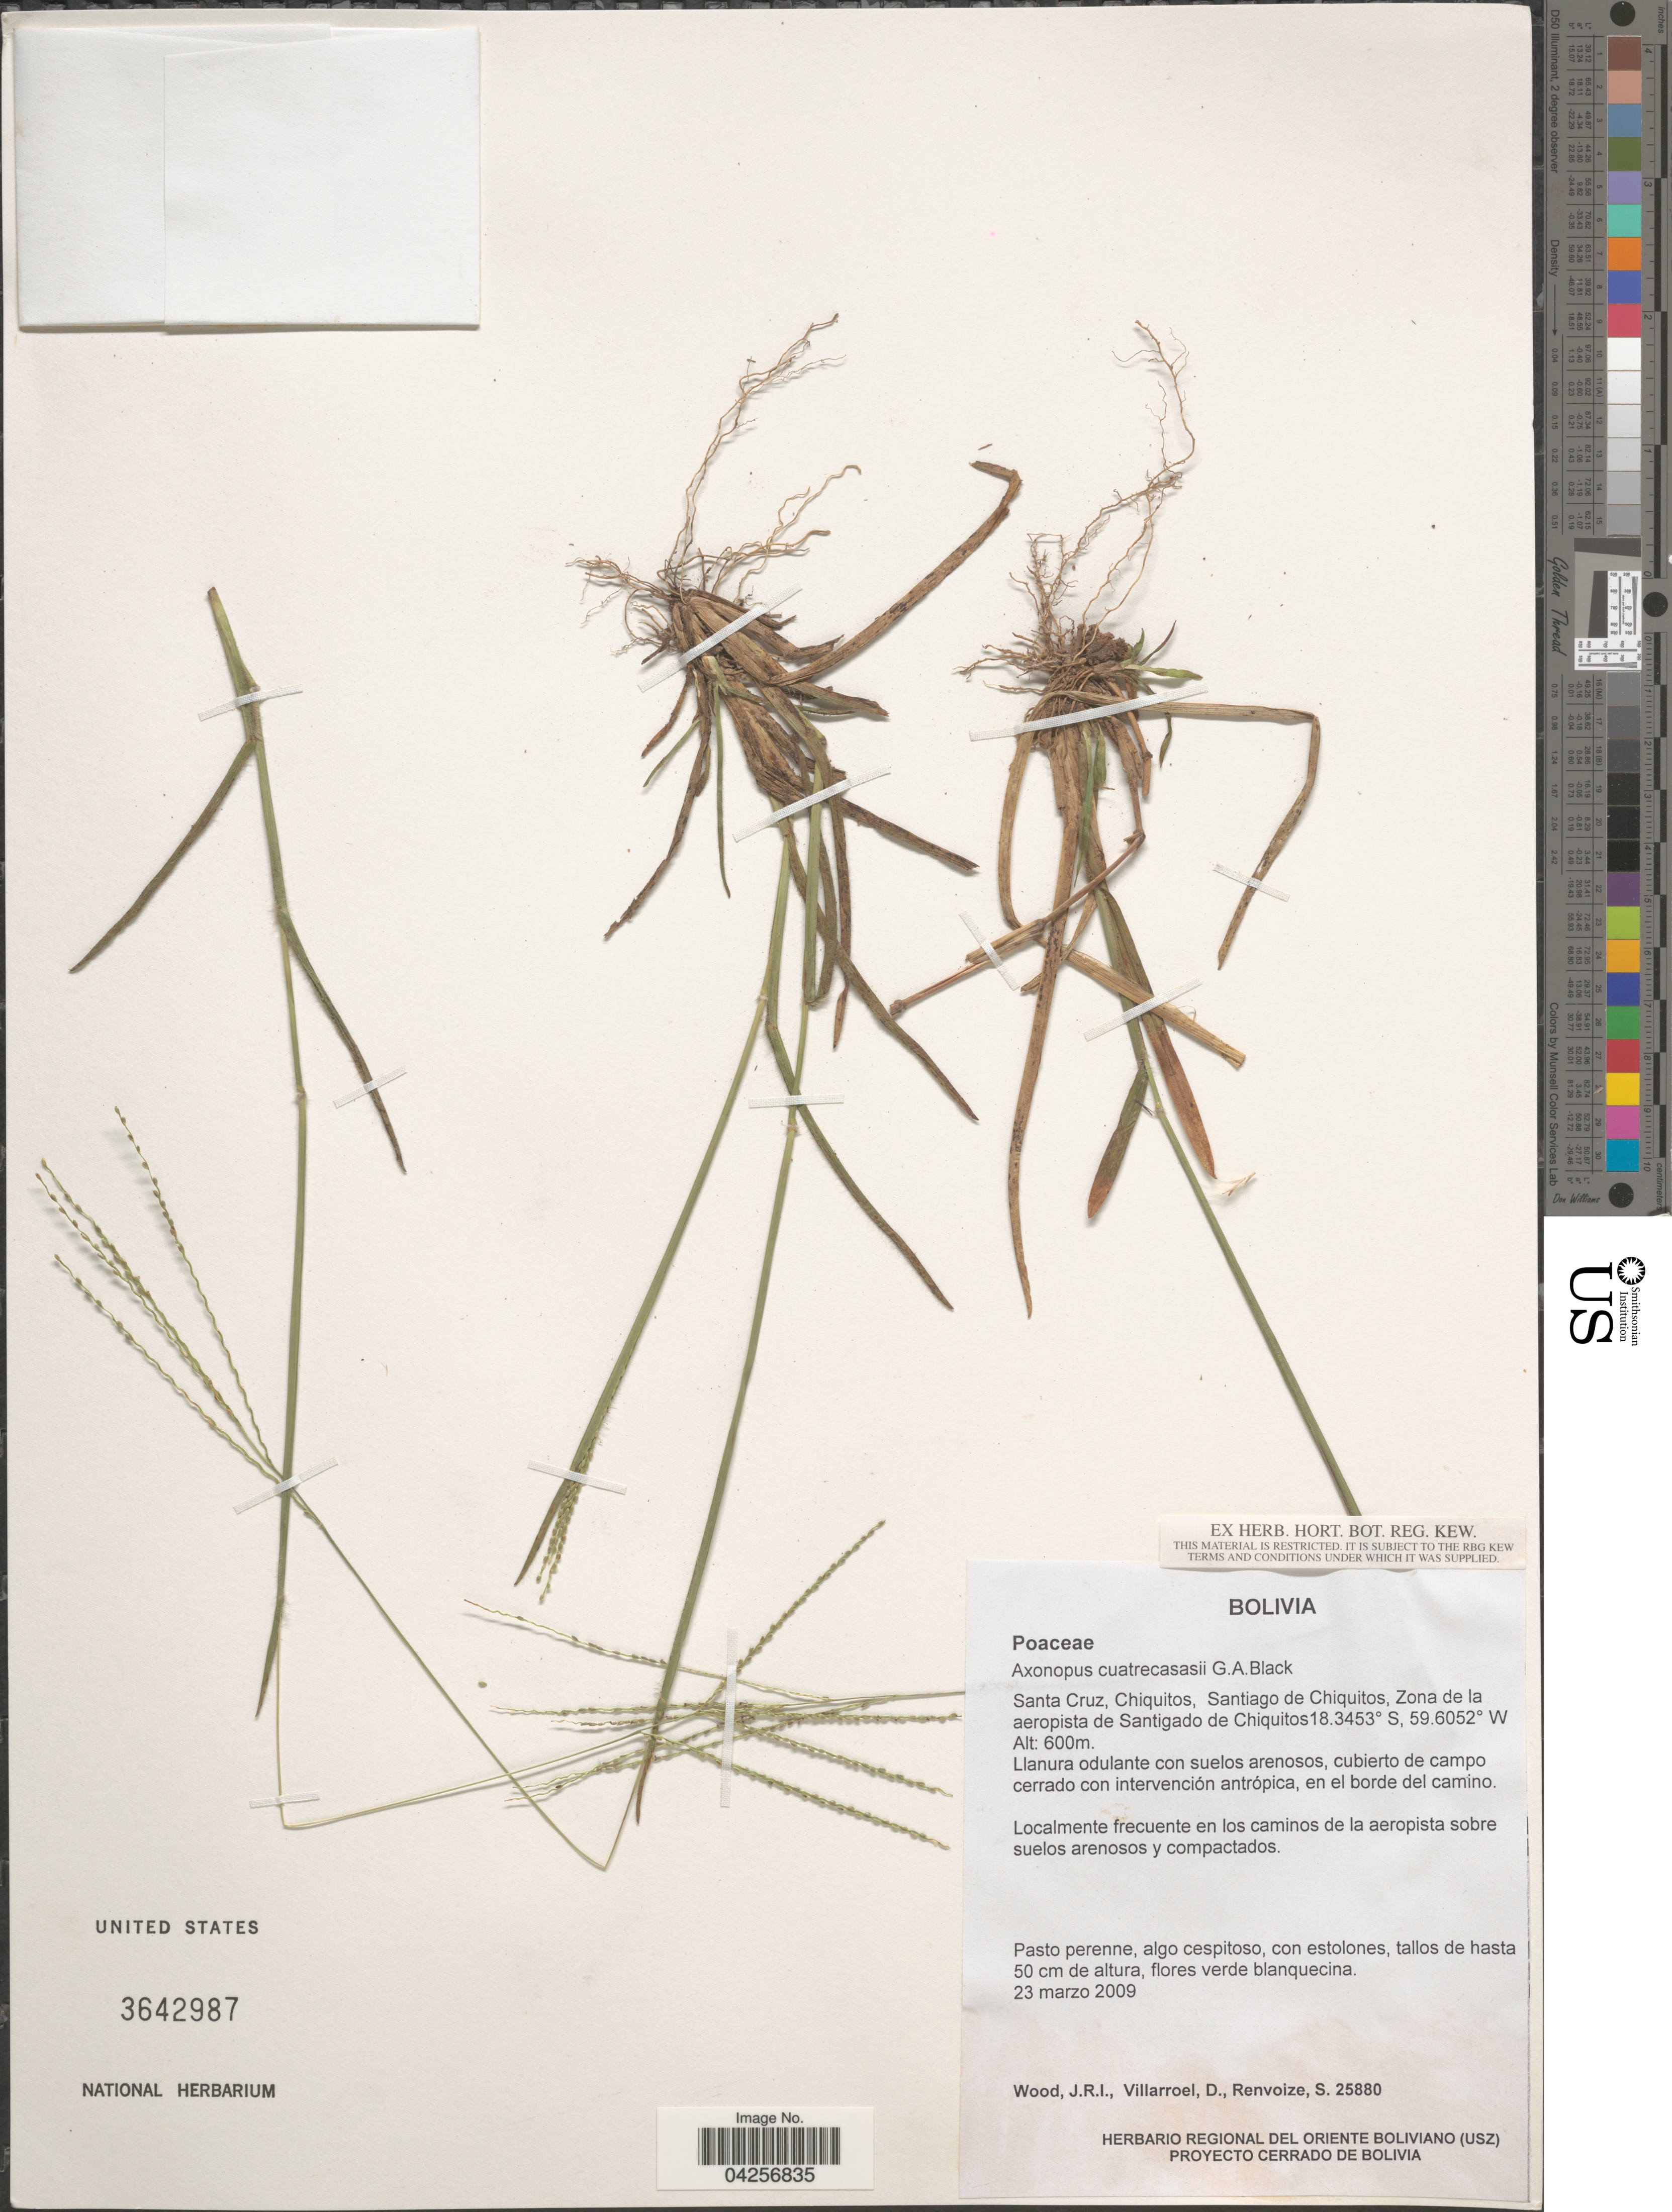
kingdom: Plantae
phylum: Tracheophyta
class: Liliopsida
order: Poales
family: Poaceae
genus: Axonopus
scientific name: Axonopus cuatrecasasii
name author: G.A. Black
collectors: J. R. I. Wood, D. Villarroel & S. A. Renvoize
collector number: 25880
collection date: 2009-03-23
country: Bolivia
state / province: Santa Cruz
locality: Chiquitos, Santiago de Chiquitos, Zona de la aeropista de Santigado de Chiquitos.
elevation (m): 600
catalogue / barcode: US 3642987